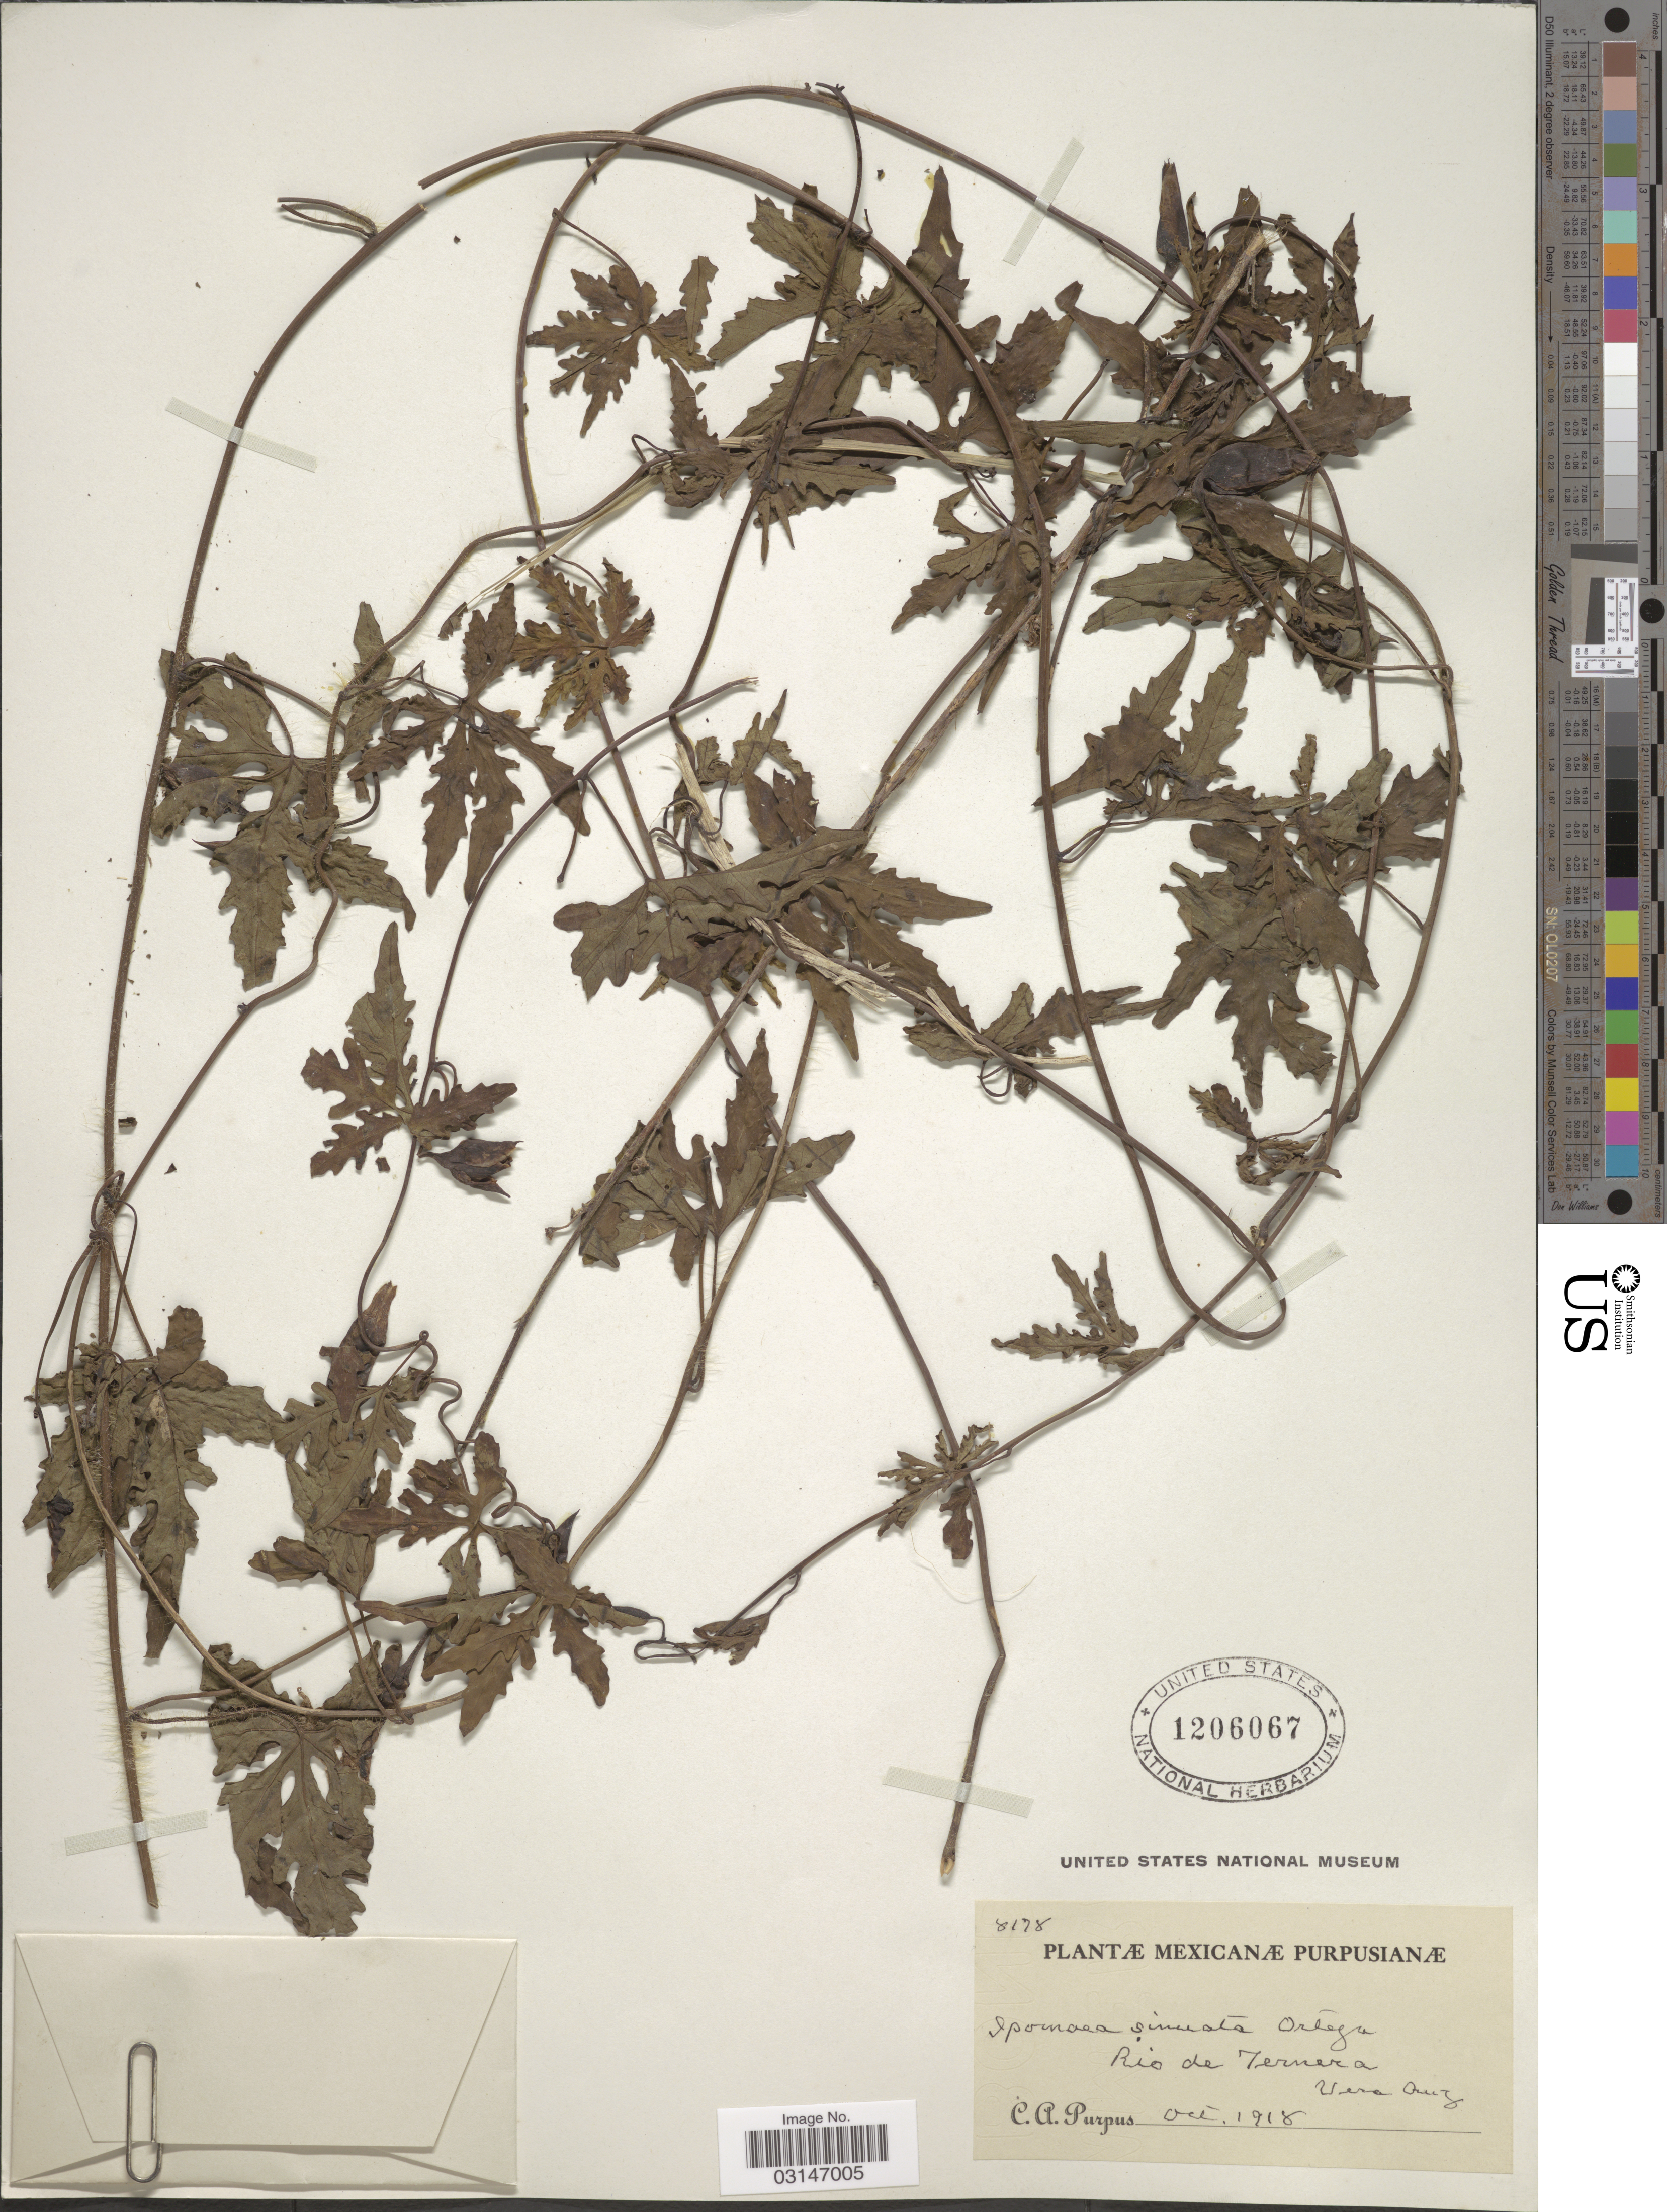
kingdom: Plantae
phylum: Tracheophyta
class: Magnoliopsida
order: Solanales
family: Convolvulaceae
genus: Distimake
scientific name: Distimake dissectus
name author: (Jacq.) A. R. Simões & Staples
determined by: Strong, Mark T., (BOT), Smithsonian Institution - National Museum of Natural History (UNITED STATES)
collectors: C. A. Purpus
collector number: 8178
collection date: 1918-10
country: Mexico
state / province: Veracruz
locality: Rio de Ternera. Vera Cruz.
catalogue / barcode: US 1206067